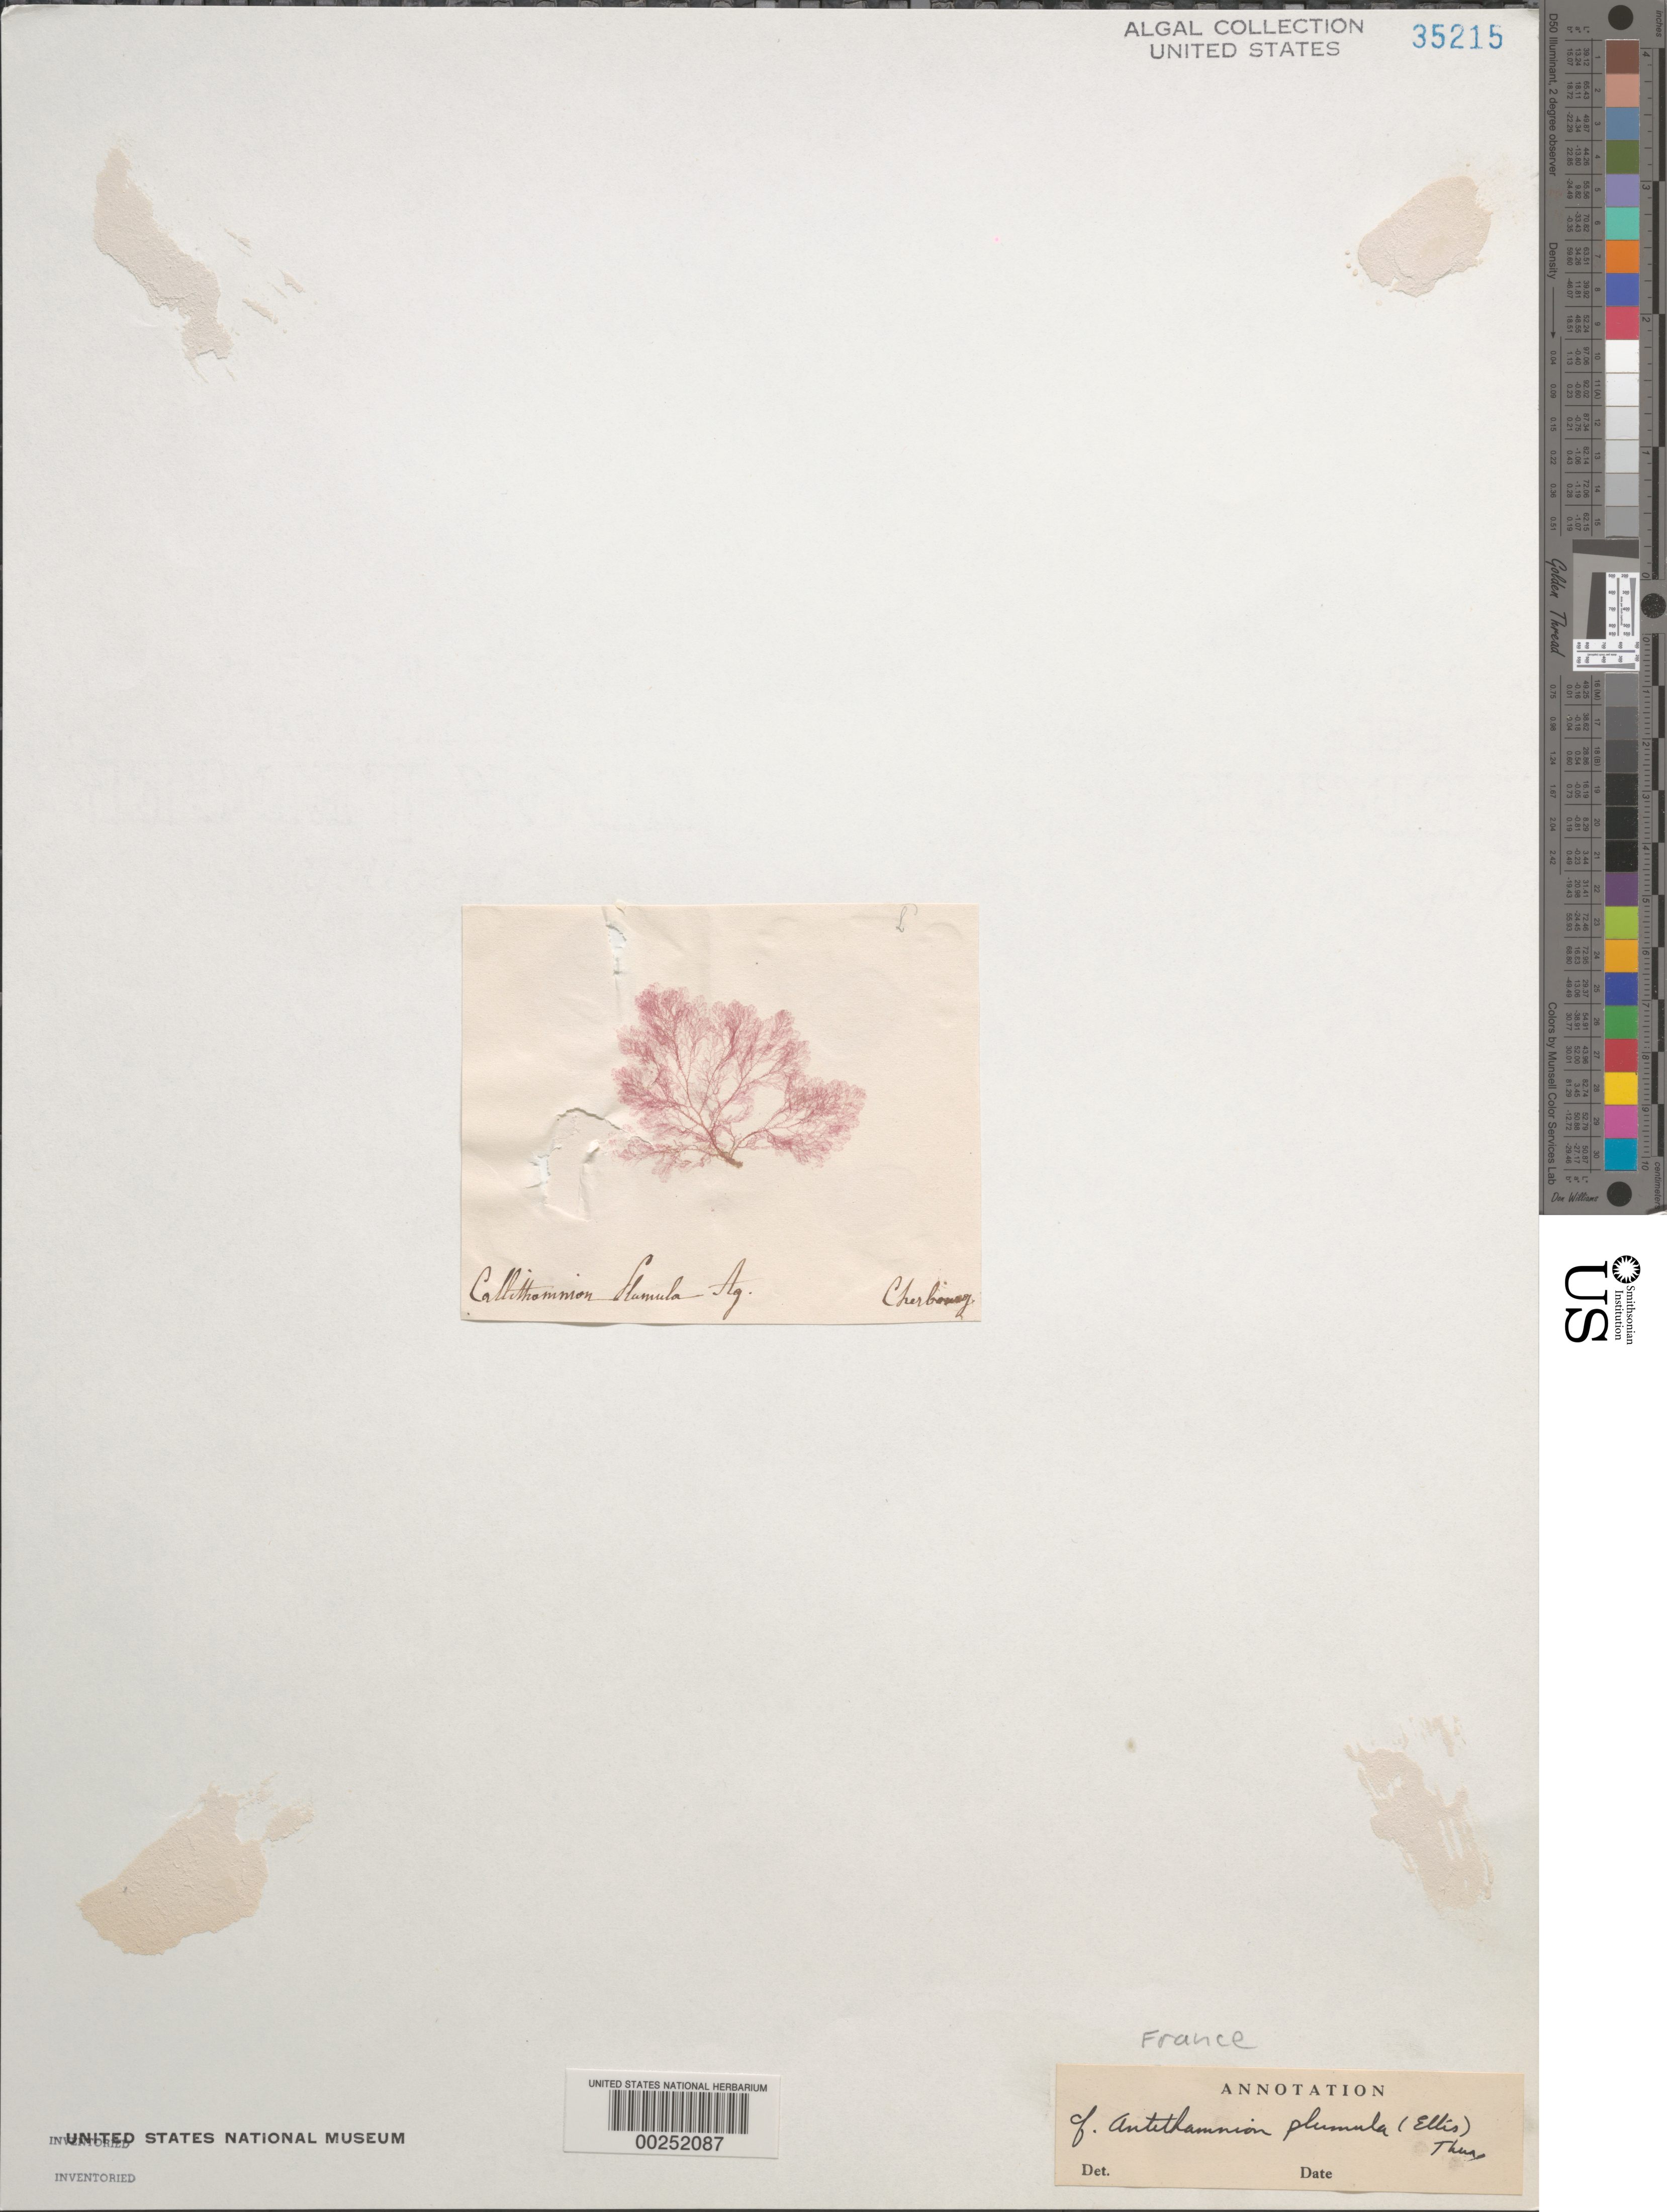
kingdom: Plantae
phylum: Rhodophyta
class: Florideophyceae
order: Ceramiales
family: Ceramiaceae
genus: Pterothamnion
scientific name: Pterothamnion plumula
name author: (J. Ellis) Näg.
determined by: Algae name updating Project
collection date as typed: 18--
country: France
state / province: Normandie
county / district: Manche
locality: Cherbourg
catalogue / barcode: US 35215